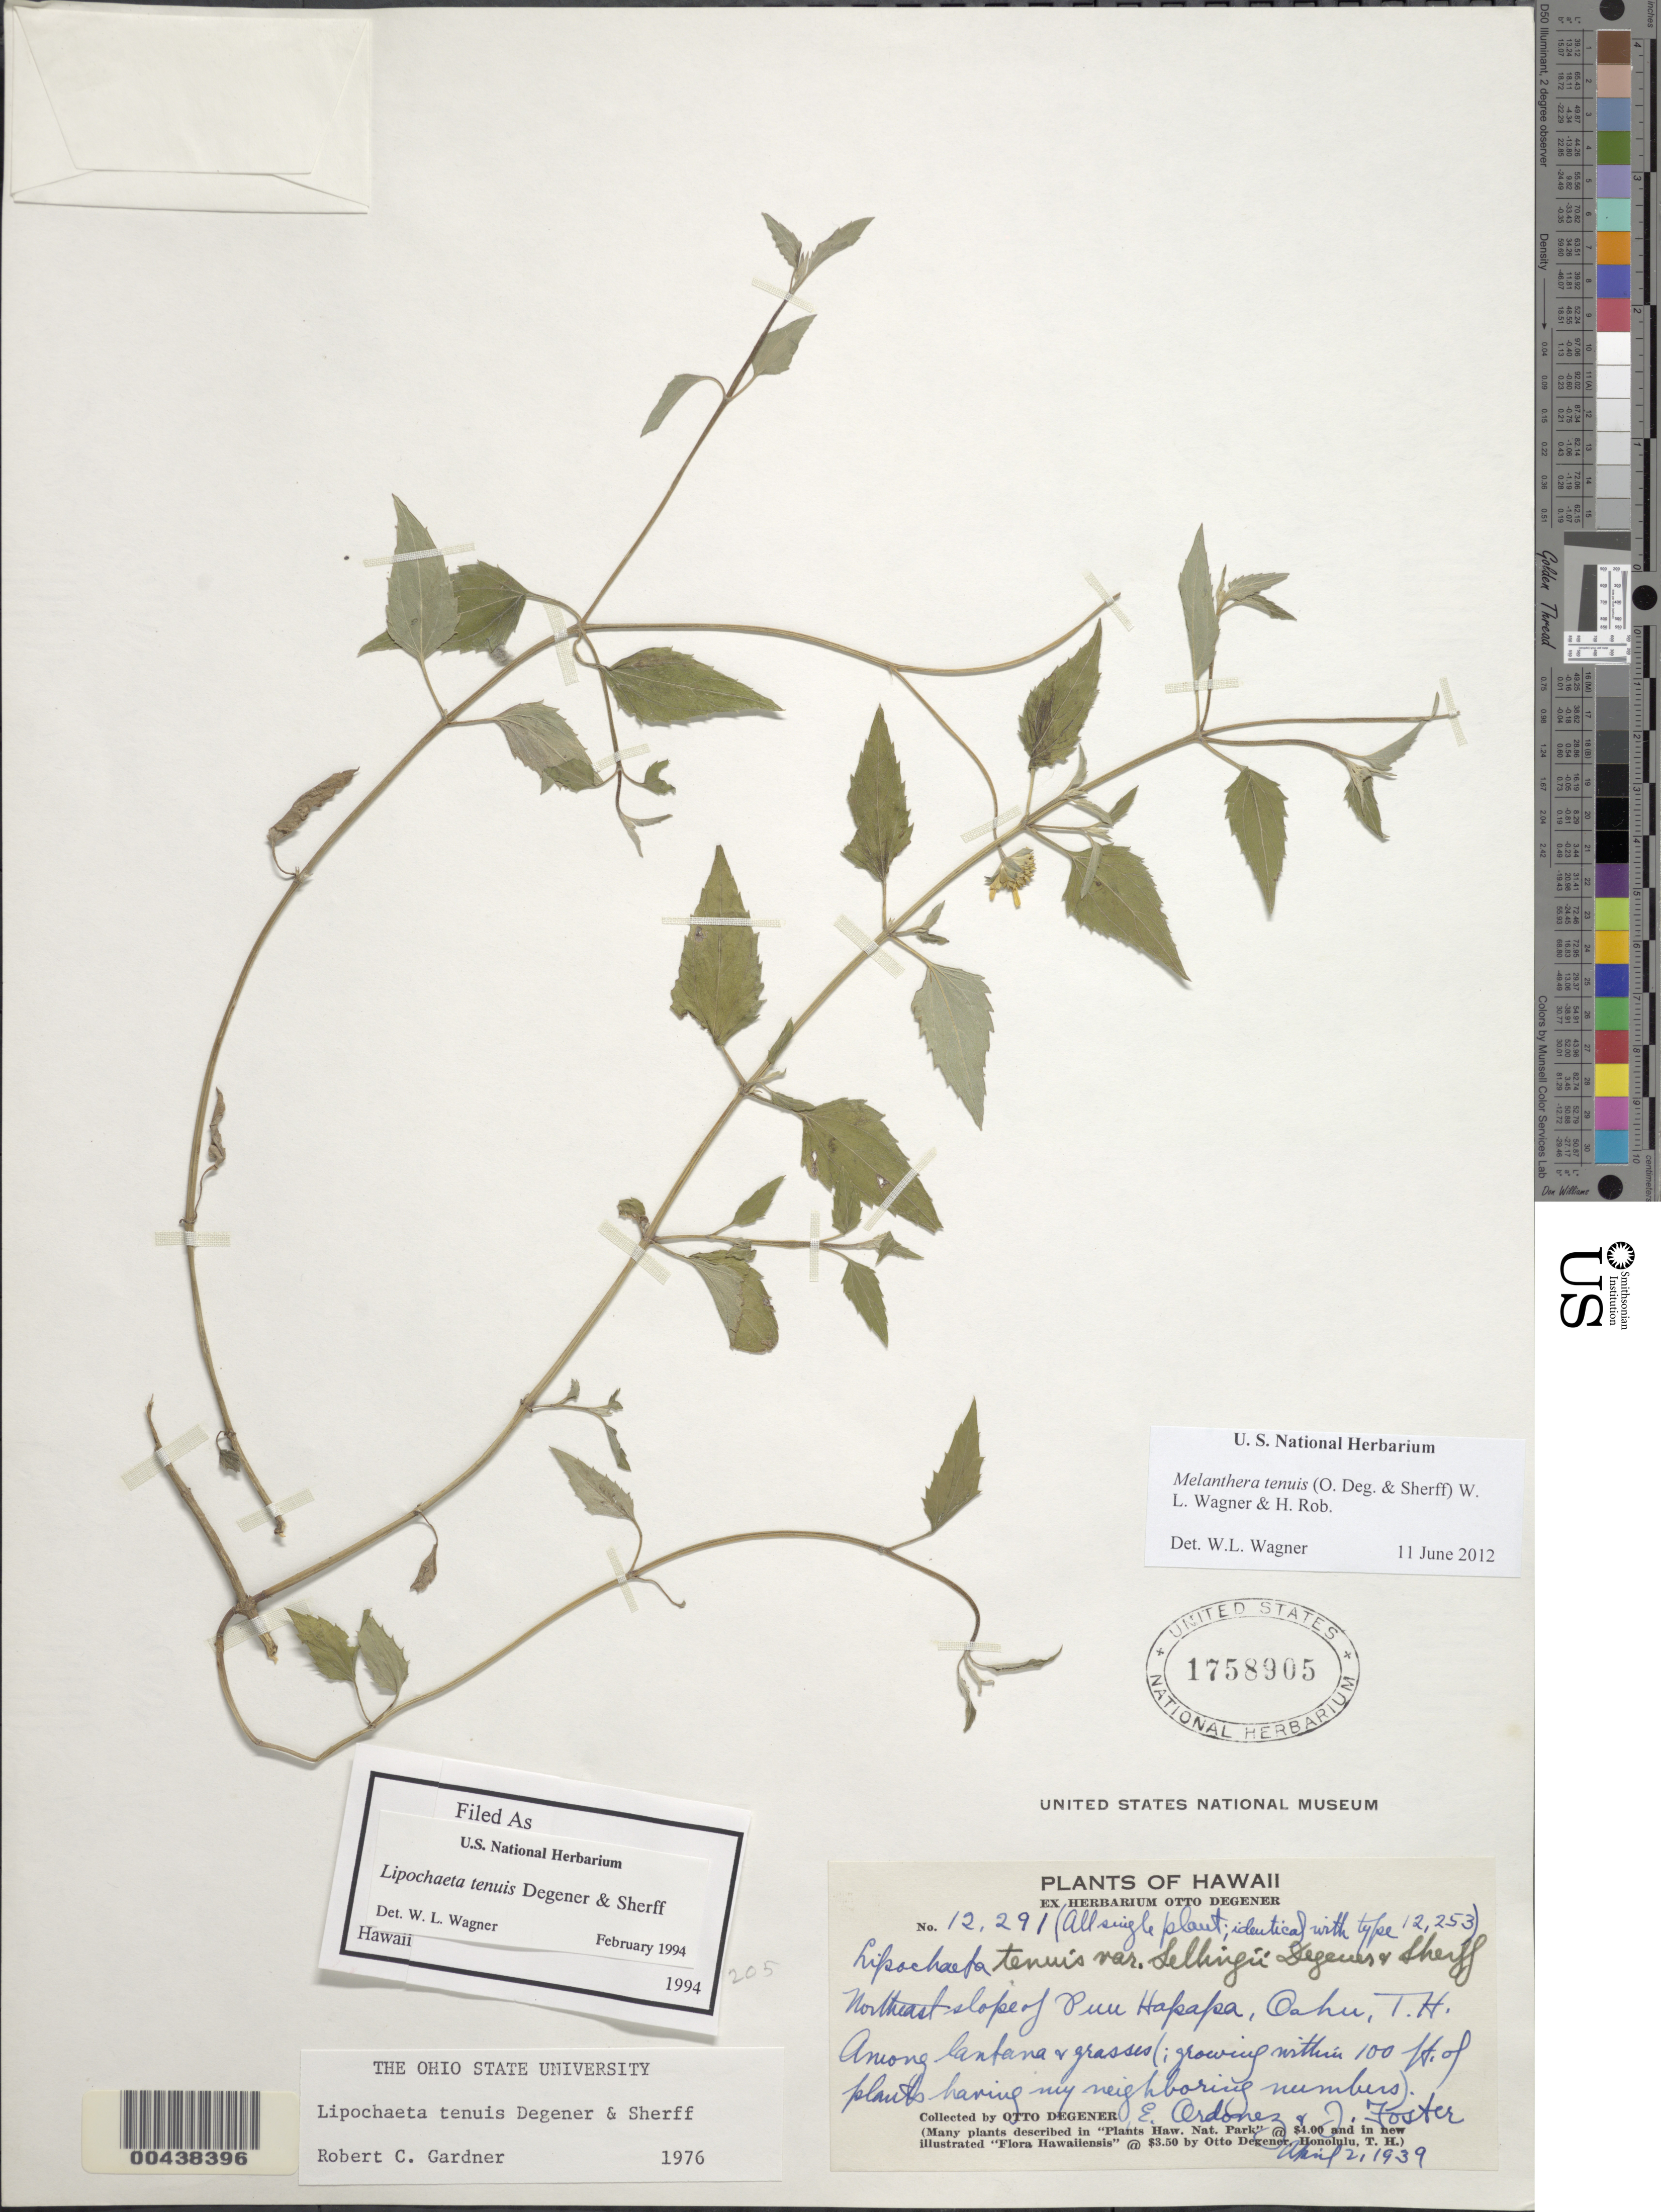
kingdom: Plantae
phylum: Tracheophyta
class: Magnoliopsida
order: Asterales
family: Asteraceae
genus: Wollastonia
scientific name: Wollastonia tenuis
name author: (O. Deg. & Sherff) Orchard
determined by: Wagner, W. L., (BOT), Smithsonian Institution - National Museum of Natural History (UNITED STATES)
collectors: O. Degener, E. Ordonez & J. Foster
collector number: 12291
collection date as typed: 2 Apr 1939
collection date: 1939-04-02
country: United States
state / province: Hawaii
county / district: Honolulu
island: Oahu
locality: NE slope of Puu Hapapa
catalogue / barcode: US 1758905